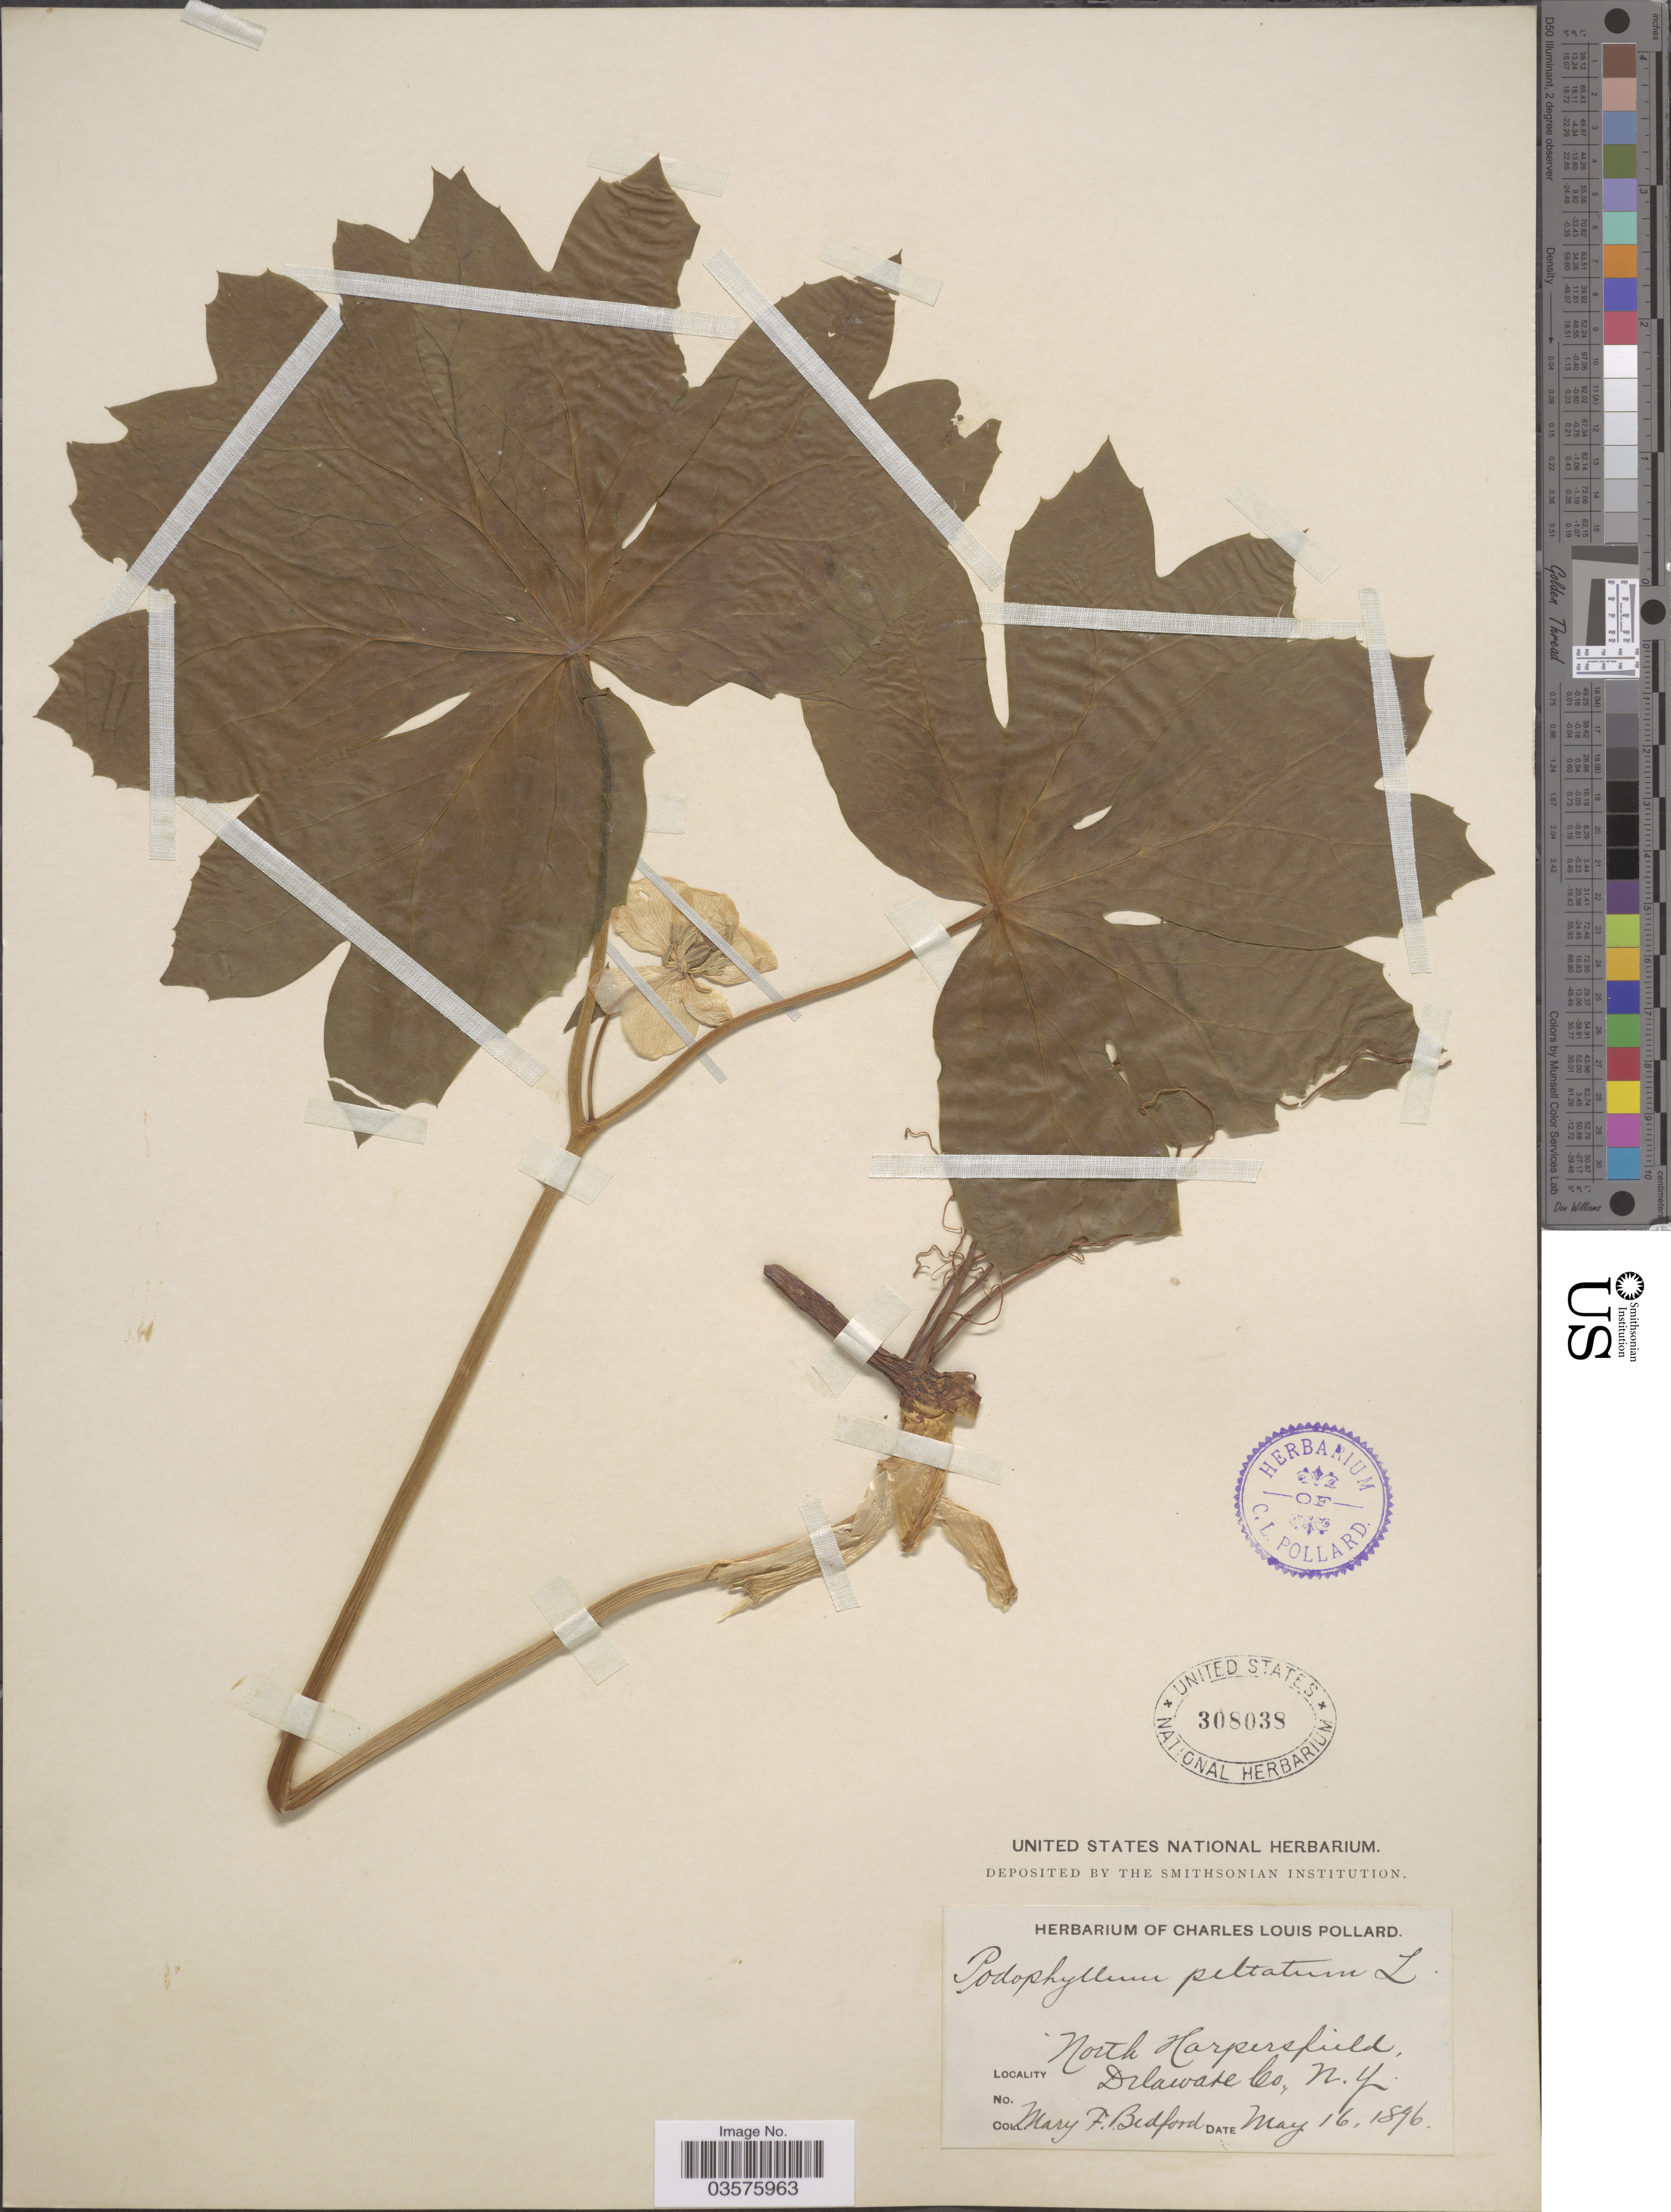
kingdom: Plantae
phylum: Tracheophyta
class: Magnoliopsida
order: Ranunculales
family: Berberidaceae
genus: Podophyllum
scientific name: Podophyllum peltatum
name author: L.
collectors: M. Bedford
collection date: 1896-05-16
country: United States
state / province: New York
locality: North Harpersfield. Delaware Co.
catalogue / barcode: US 308038